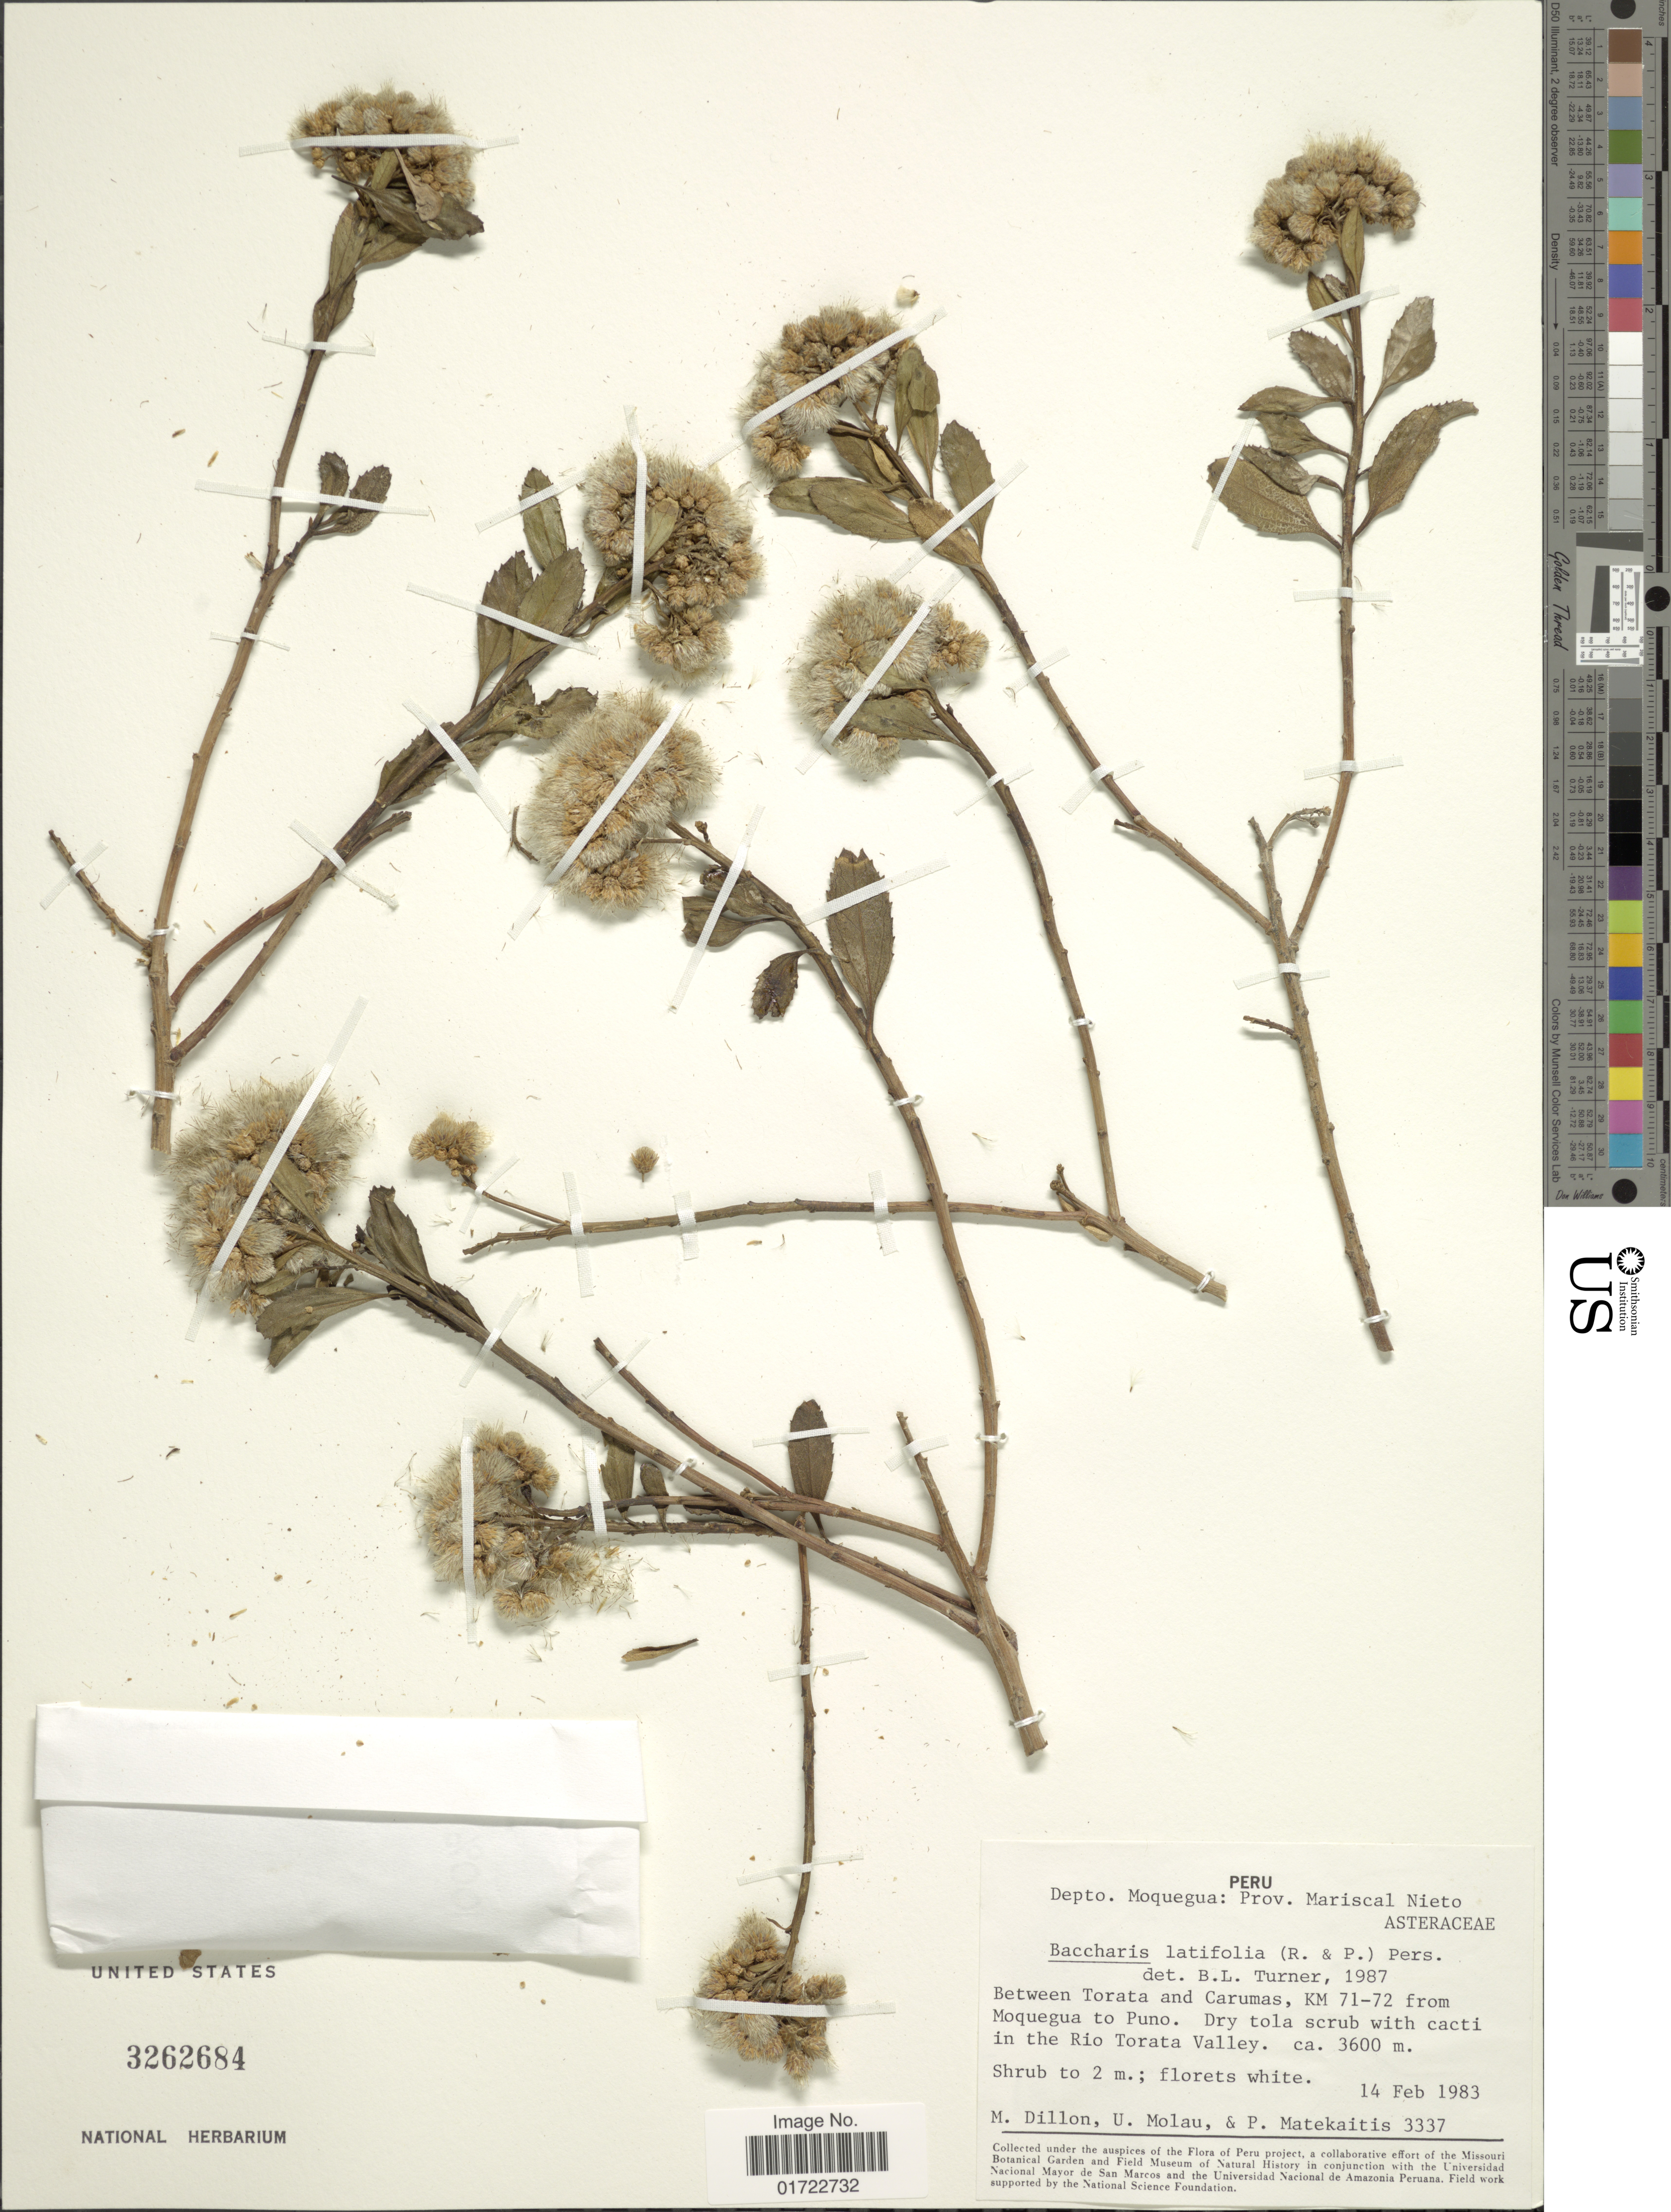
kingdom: Plantae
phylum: Tracheophyta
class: Magnoliopsida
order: Asterales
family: Asteraceae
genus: Baccharis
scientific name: Baccharis latifolia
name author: (Ruiz & Pav.) Pers.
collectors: M. O. Dillon, U. Molau & P. Matekaitis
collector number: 3337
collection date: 1983-02-14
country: Peru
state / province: Moquegua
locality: Depto. Moquegua: Prov. Mariscal Nieto, between Torata and Carums, Km 71-72 from Moquegua to Puno.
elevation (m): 3600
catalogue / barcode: US 3262684